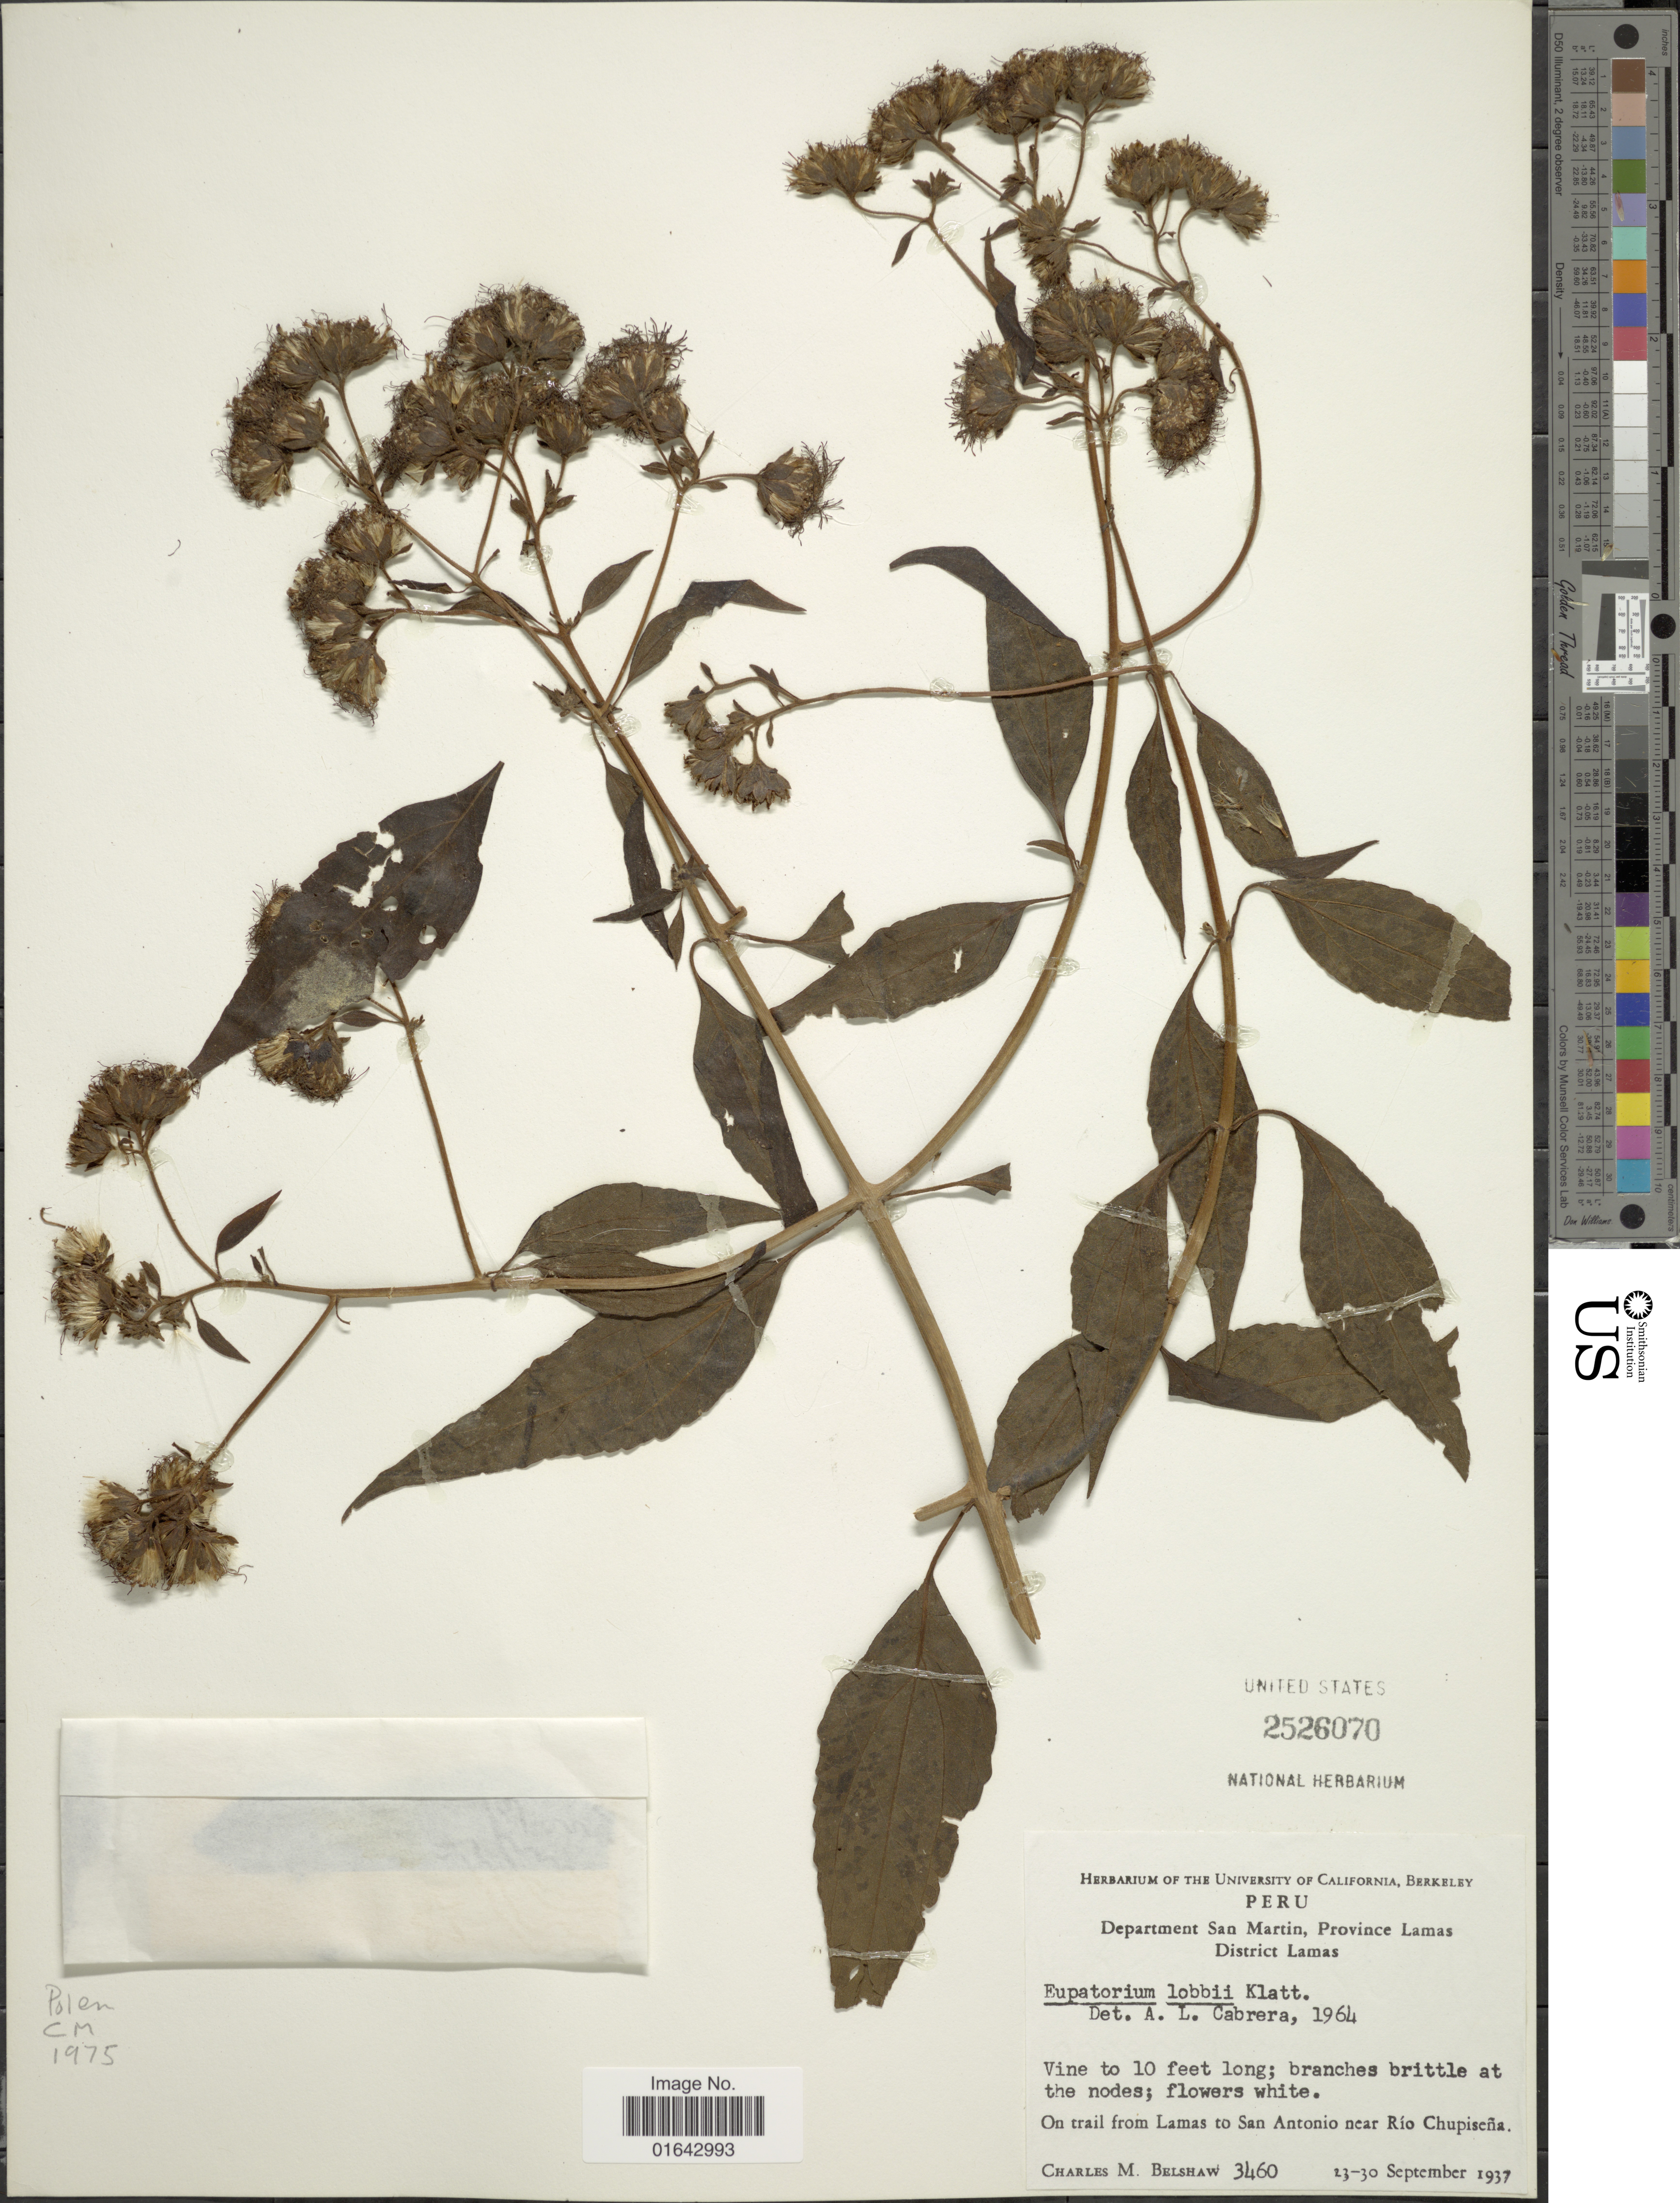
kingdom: Plantae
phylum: Tracheophyta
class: Magnoliopsida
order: Asterales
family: Asteraceae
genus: Dasycondylus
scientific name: Dasycondylus lobbii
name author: (Klatt) R.M. King & H. Rob.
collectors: C. Shaw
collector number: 3460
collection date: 1937-09-23/1937-09-30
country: Peru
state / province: San Martín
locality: Department San Martin, Province Lamas. District Lamas. On trail from Lamas to San Antonio near Río Chupiseña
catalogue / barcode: US 2526070